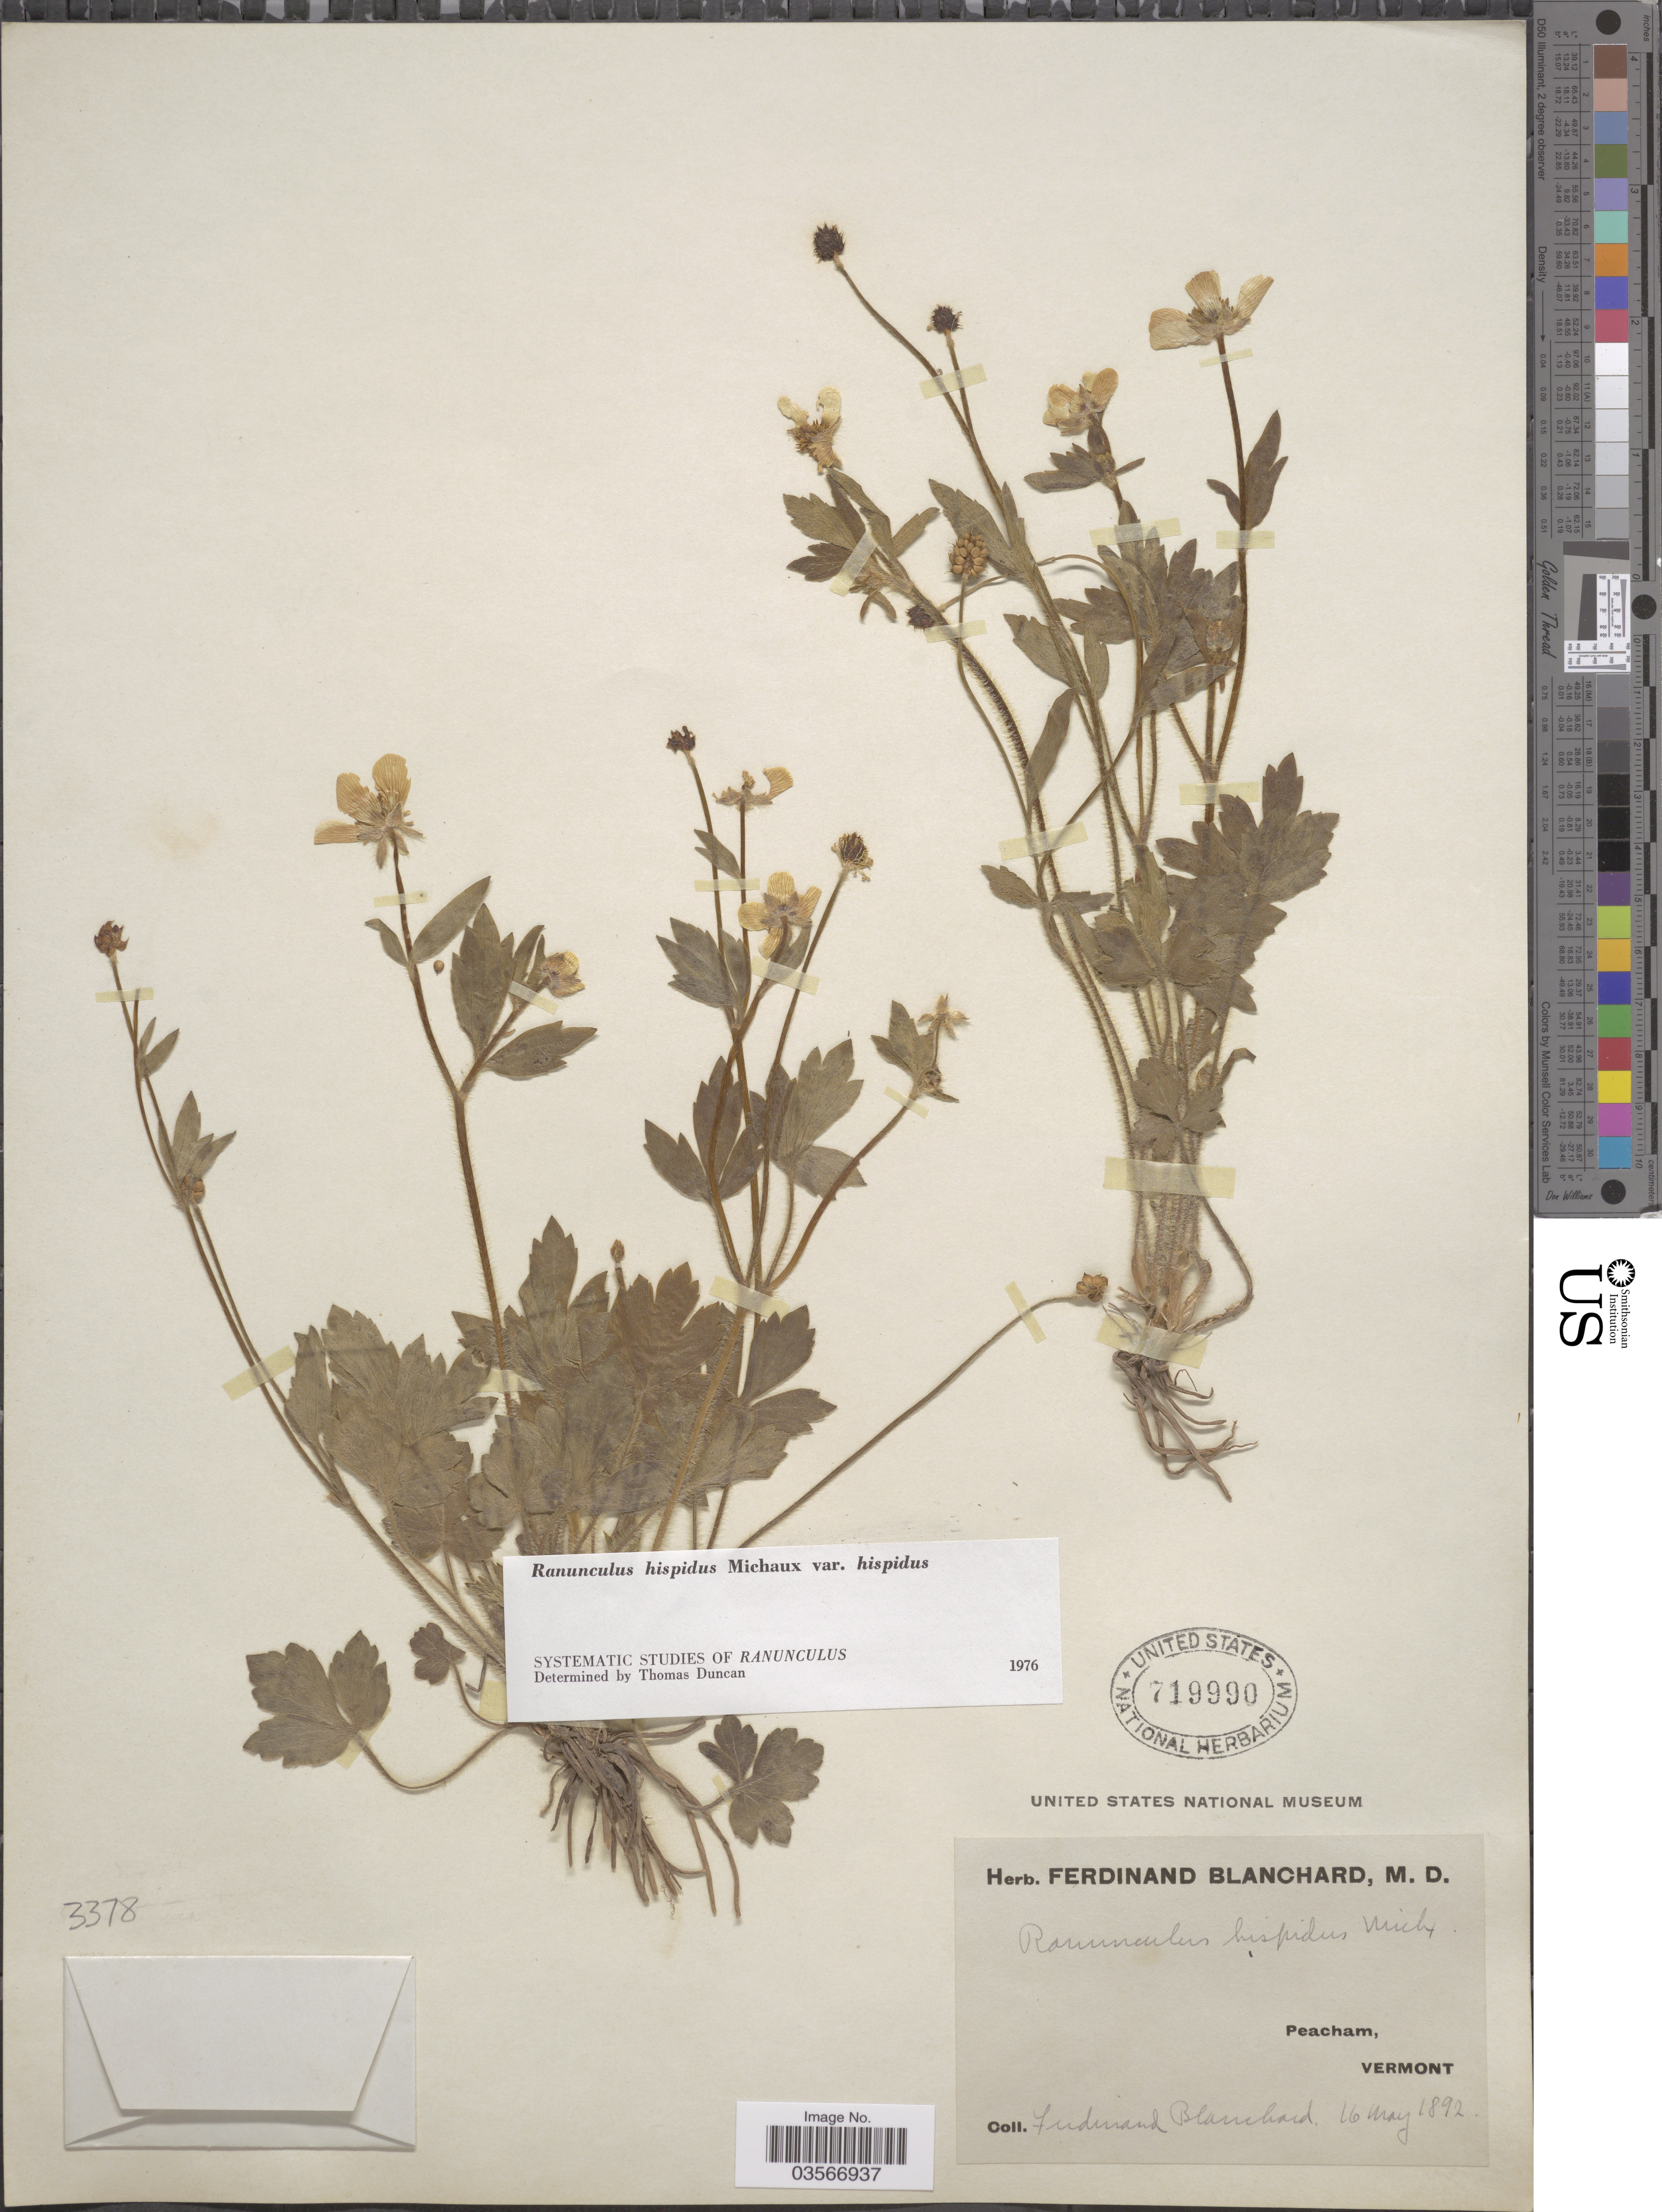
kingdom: Plantae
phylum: Tracheophyta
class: Magnoliopsida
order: Ranunculales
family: Ranunculaceae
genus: Ranunculus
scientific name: Ranunculus hispidus var. hispidus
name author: Michx.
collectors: F. Blanchard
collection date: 1892-05-16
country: United States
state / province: Vermont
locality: Peacham.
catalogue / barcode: US 719990